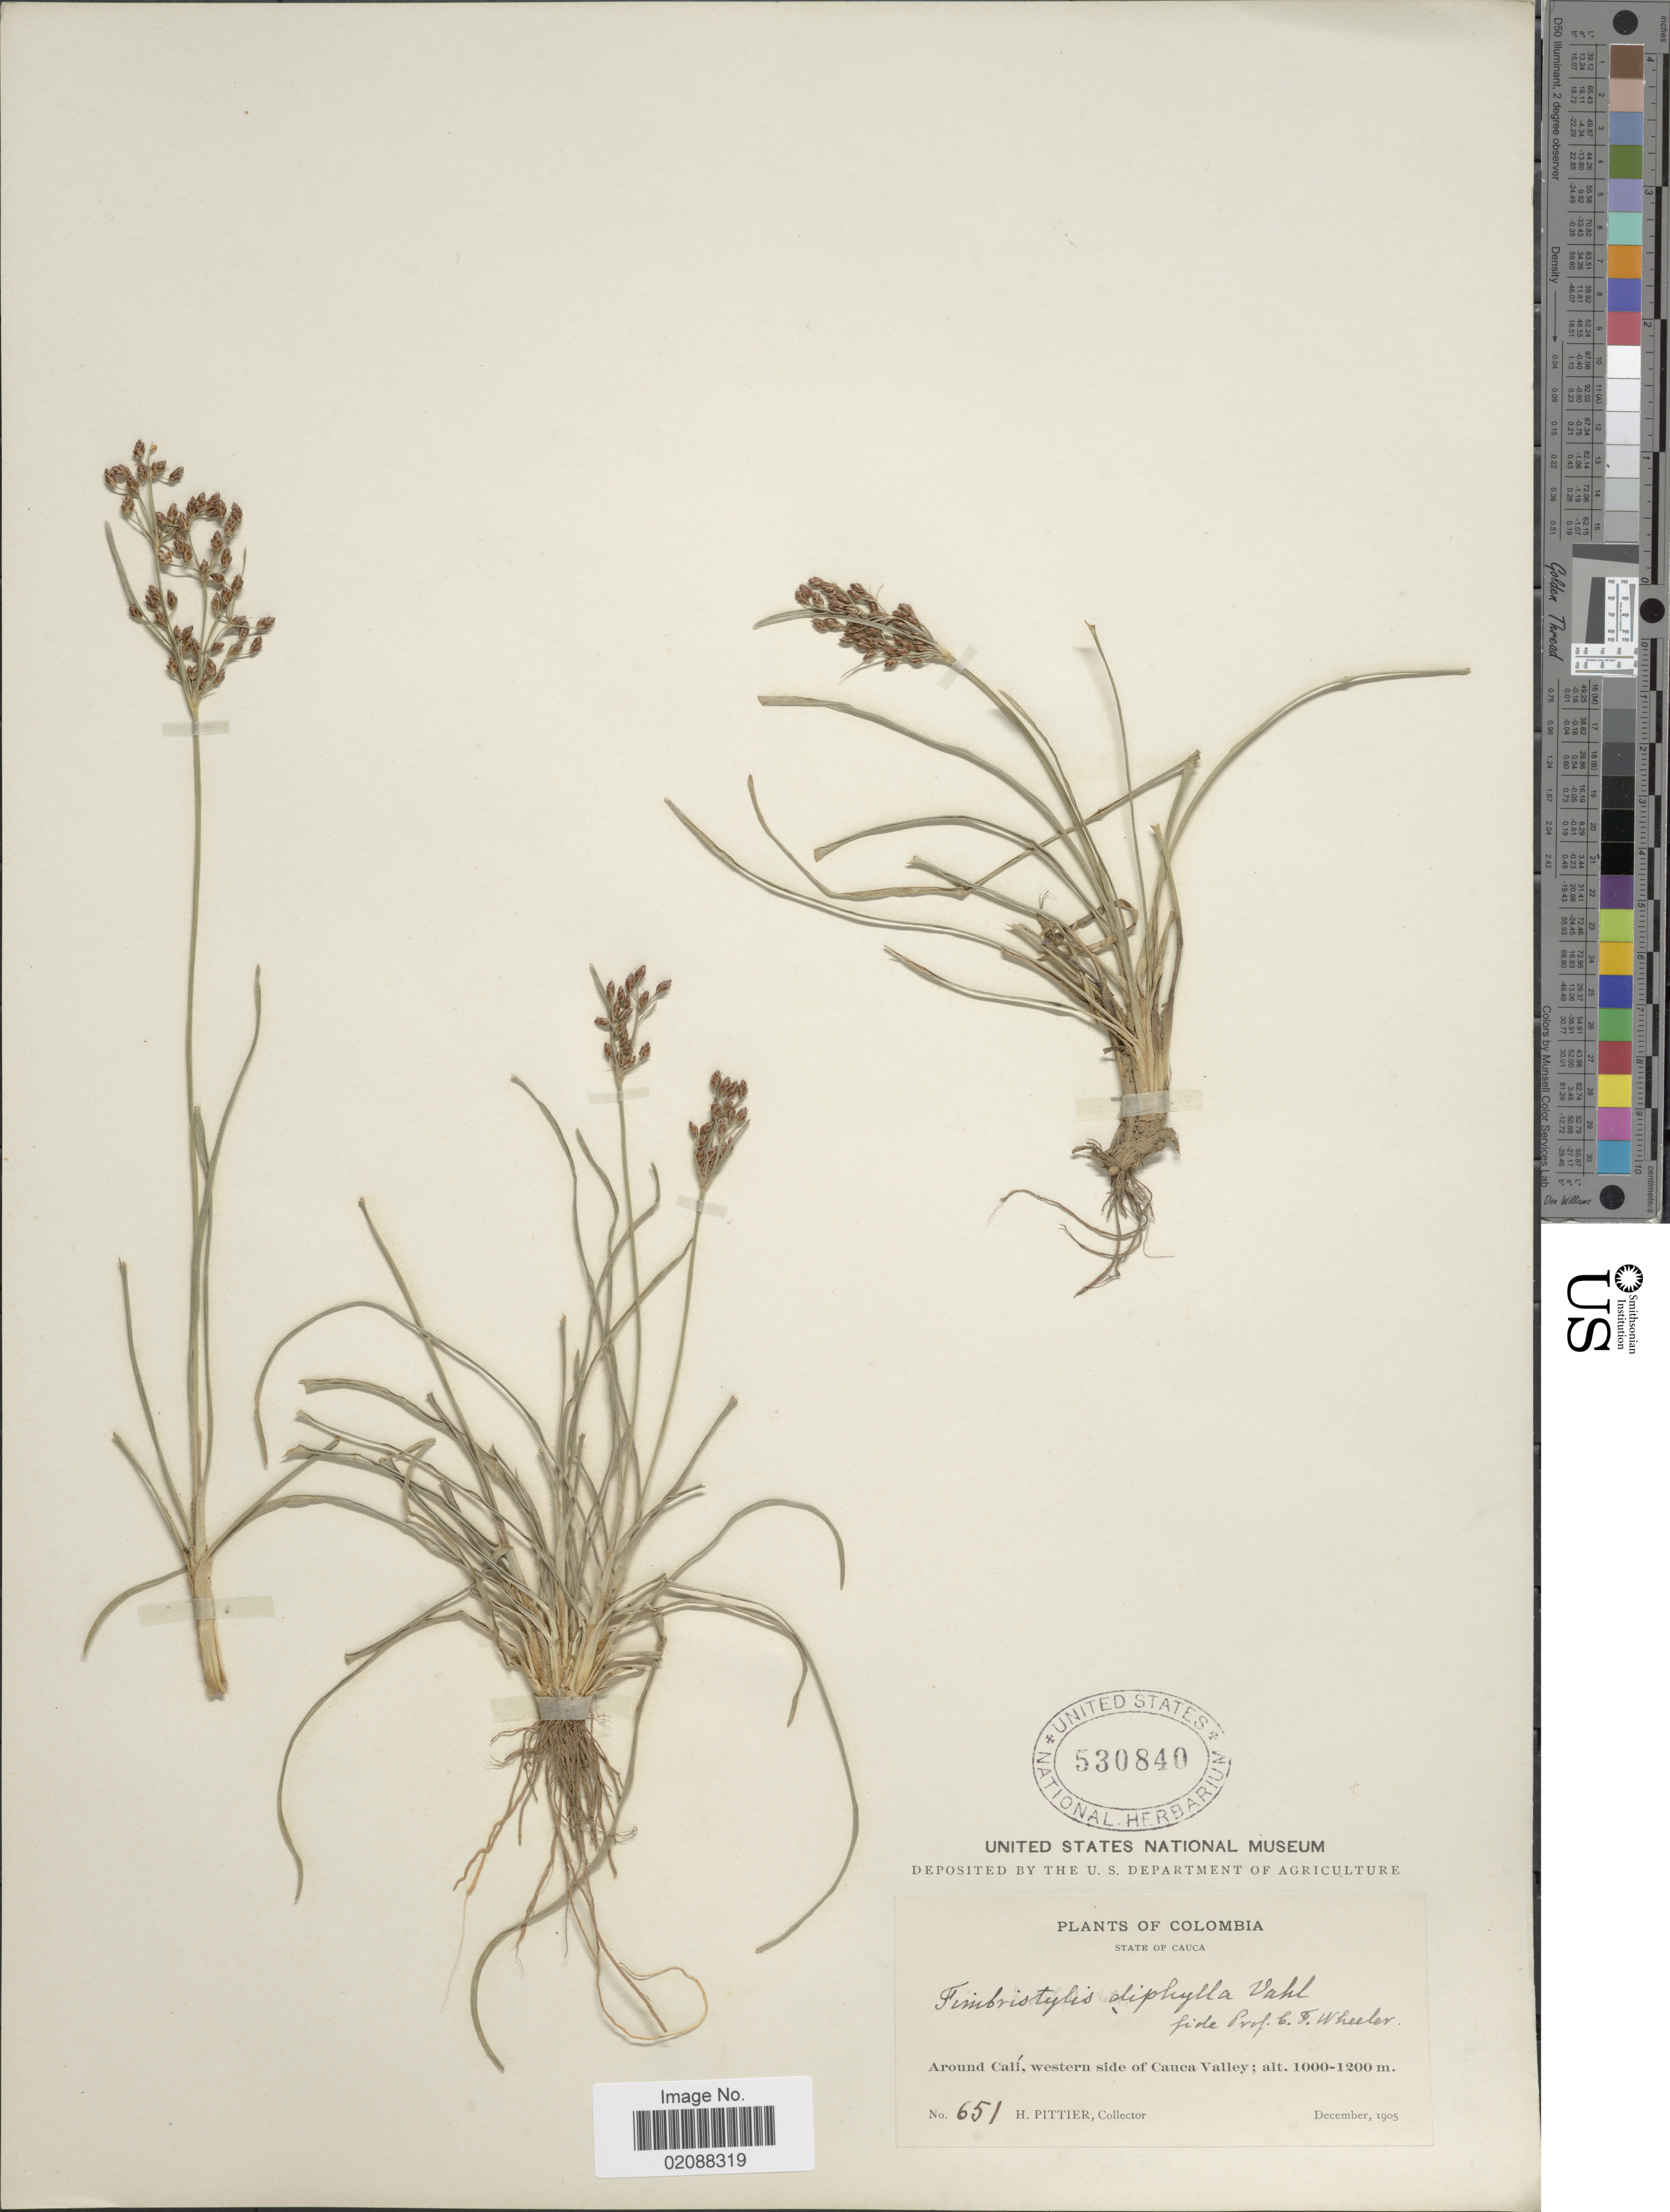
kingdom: Plantae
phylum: Tracheophyta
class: Liliopsida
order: Poales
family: Cyperaceae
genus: Fimbristylis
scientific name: Fimbristylis dichotoma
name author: (L.) Vahl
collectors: H. F. Pittier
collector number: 651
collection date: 1905-12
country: Colombia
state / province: Cauca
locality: Around Cali, western side of Cauca Valley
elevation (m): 1000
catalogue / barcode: US 530840